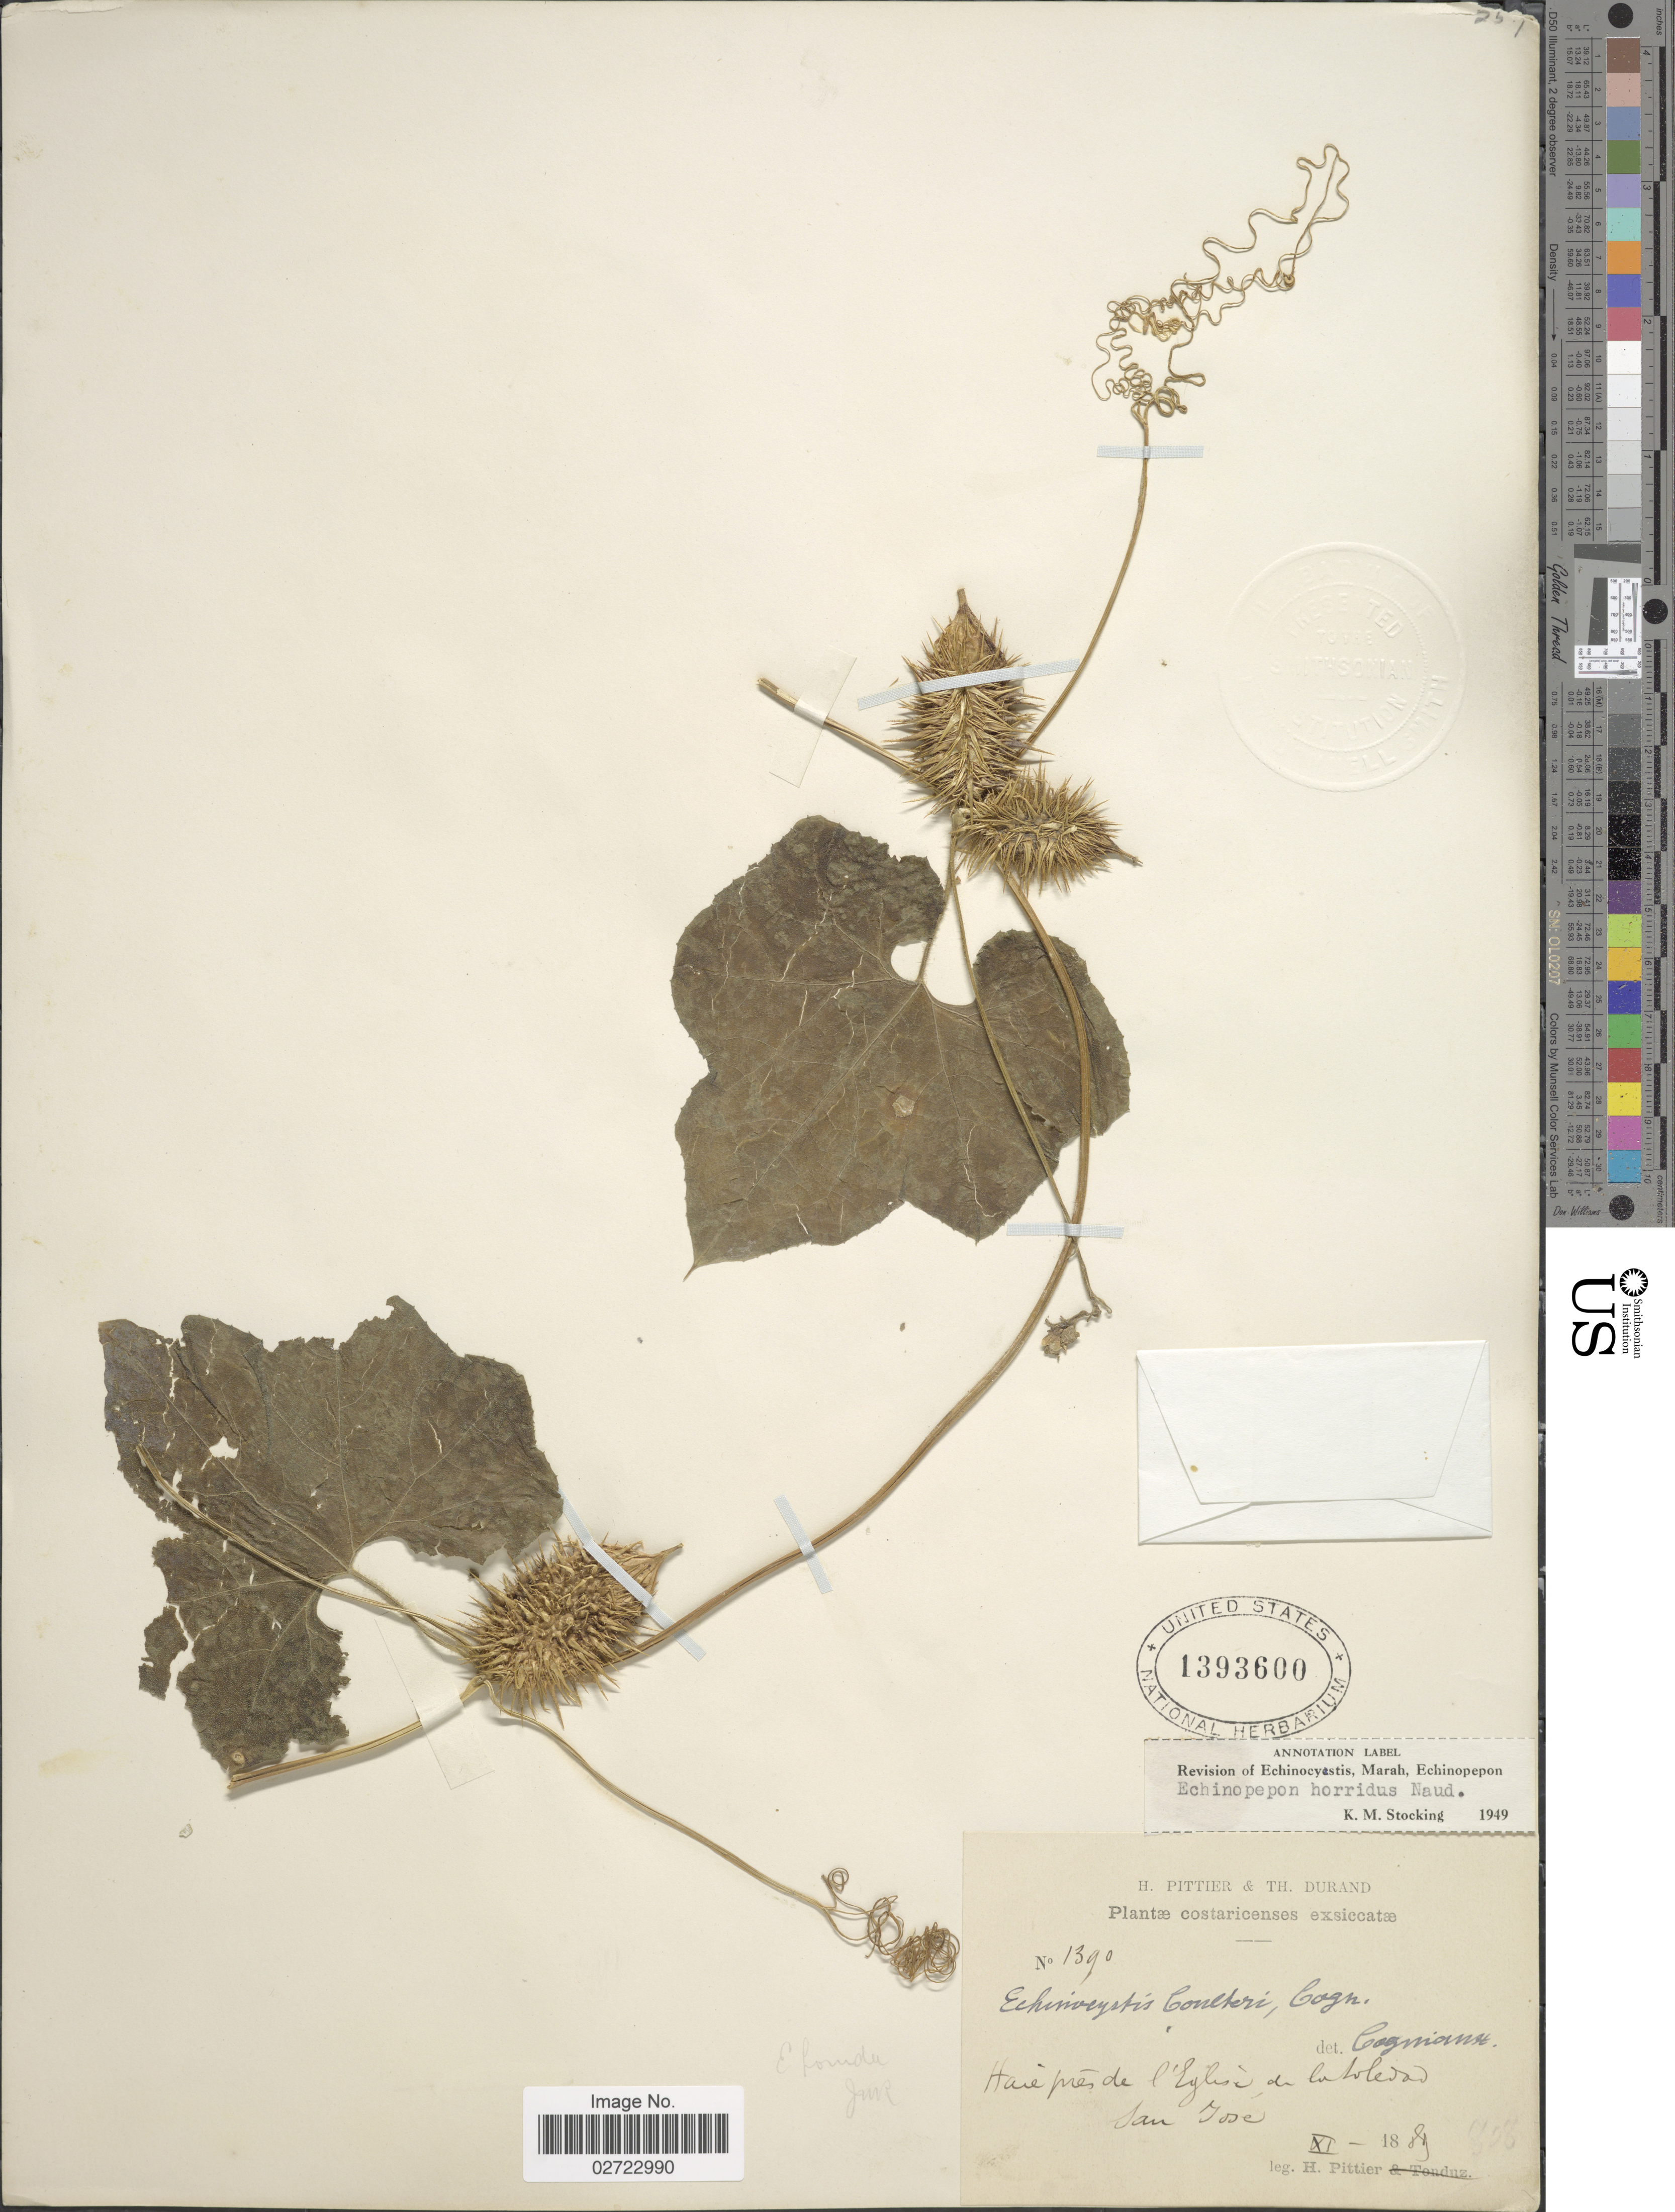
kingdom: Plantae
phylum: Tracheophyta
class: Magnoliopsida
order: Cucurbitales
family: Cucurbitaceae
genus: Echinopepon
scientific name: Echinopepon horridus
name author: Naudin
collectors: H. F. Pittier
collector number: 1390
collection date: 1889-11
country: Costa Rica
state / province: San José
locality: Haie près de l'Église de la Soledad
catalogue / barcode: US 1393600